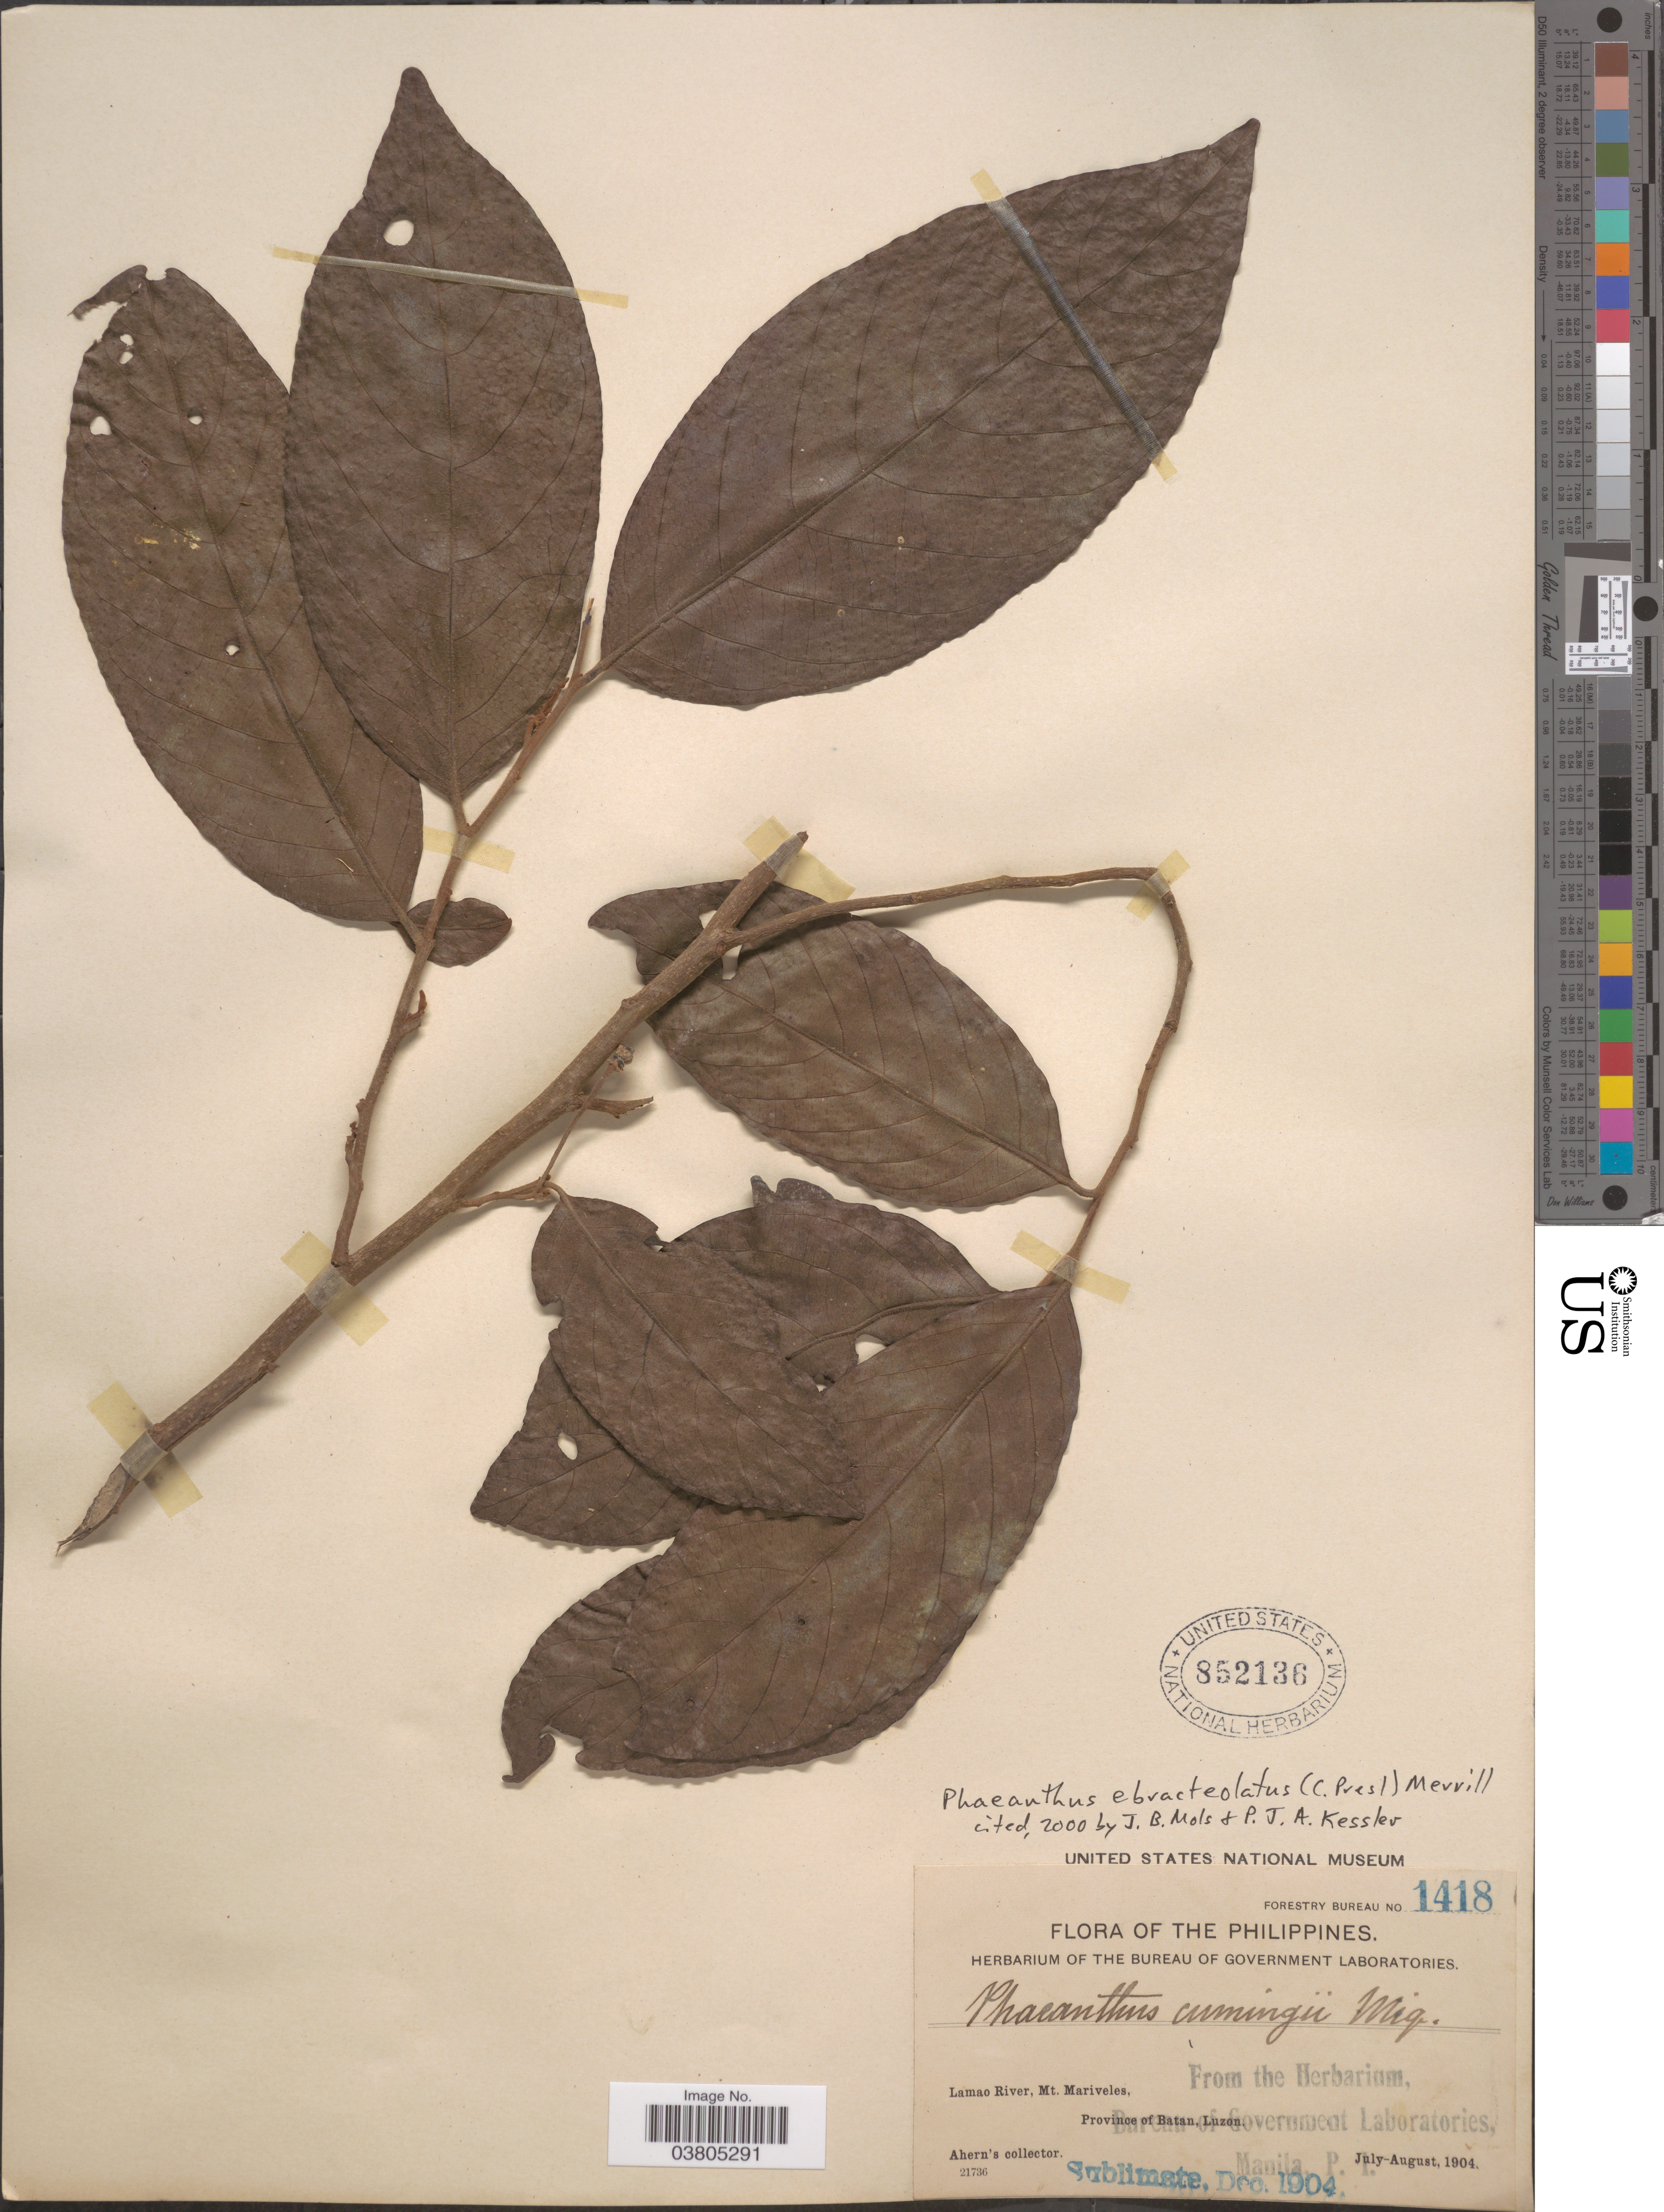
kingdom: Plantae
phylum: Tracheophyta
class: Magnoliopsida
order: Magnoliales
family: Annonaceae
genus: Phaeanthus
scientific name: Phaeanthus ebracteolatus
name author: (C. Presl) Merr.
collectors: Ahern's collector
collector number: Forestry Bureau 1418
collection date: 1904-07/1904-08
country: Philippines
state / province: Cagayan Valley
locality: Lamao River, Mt. Mariveles. Province of Batan, Luzon.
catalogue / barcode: US 852136